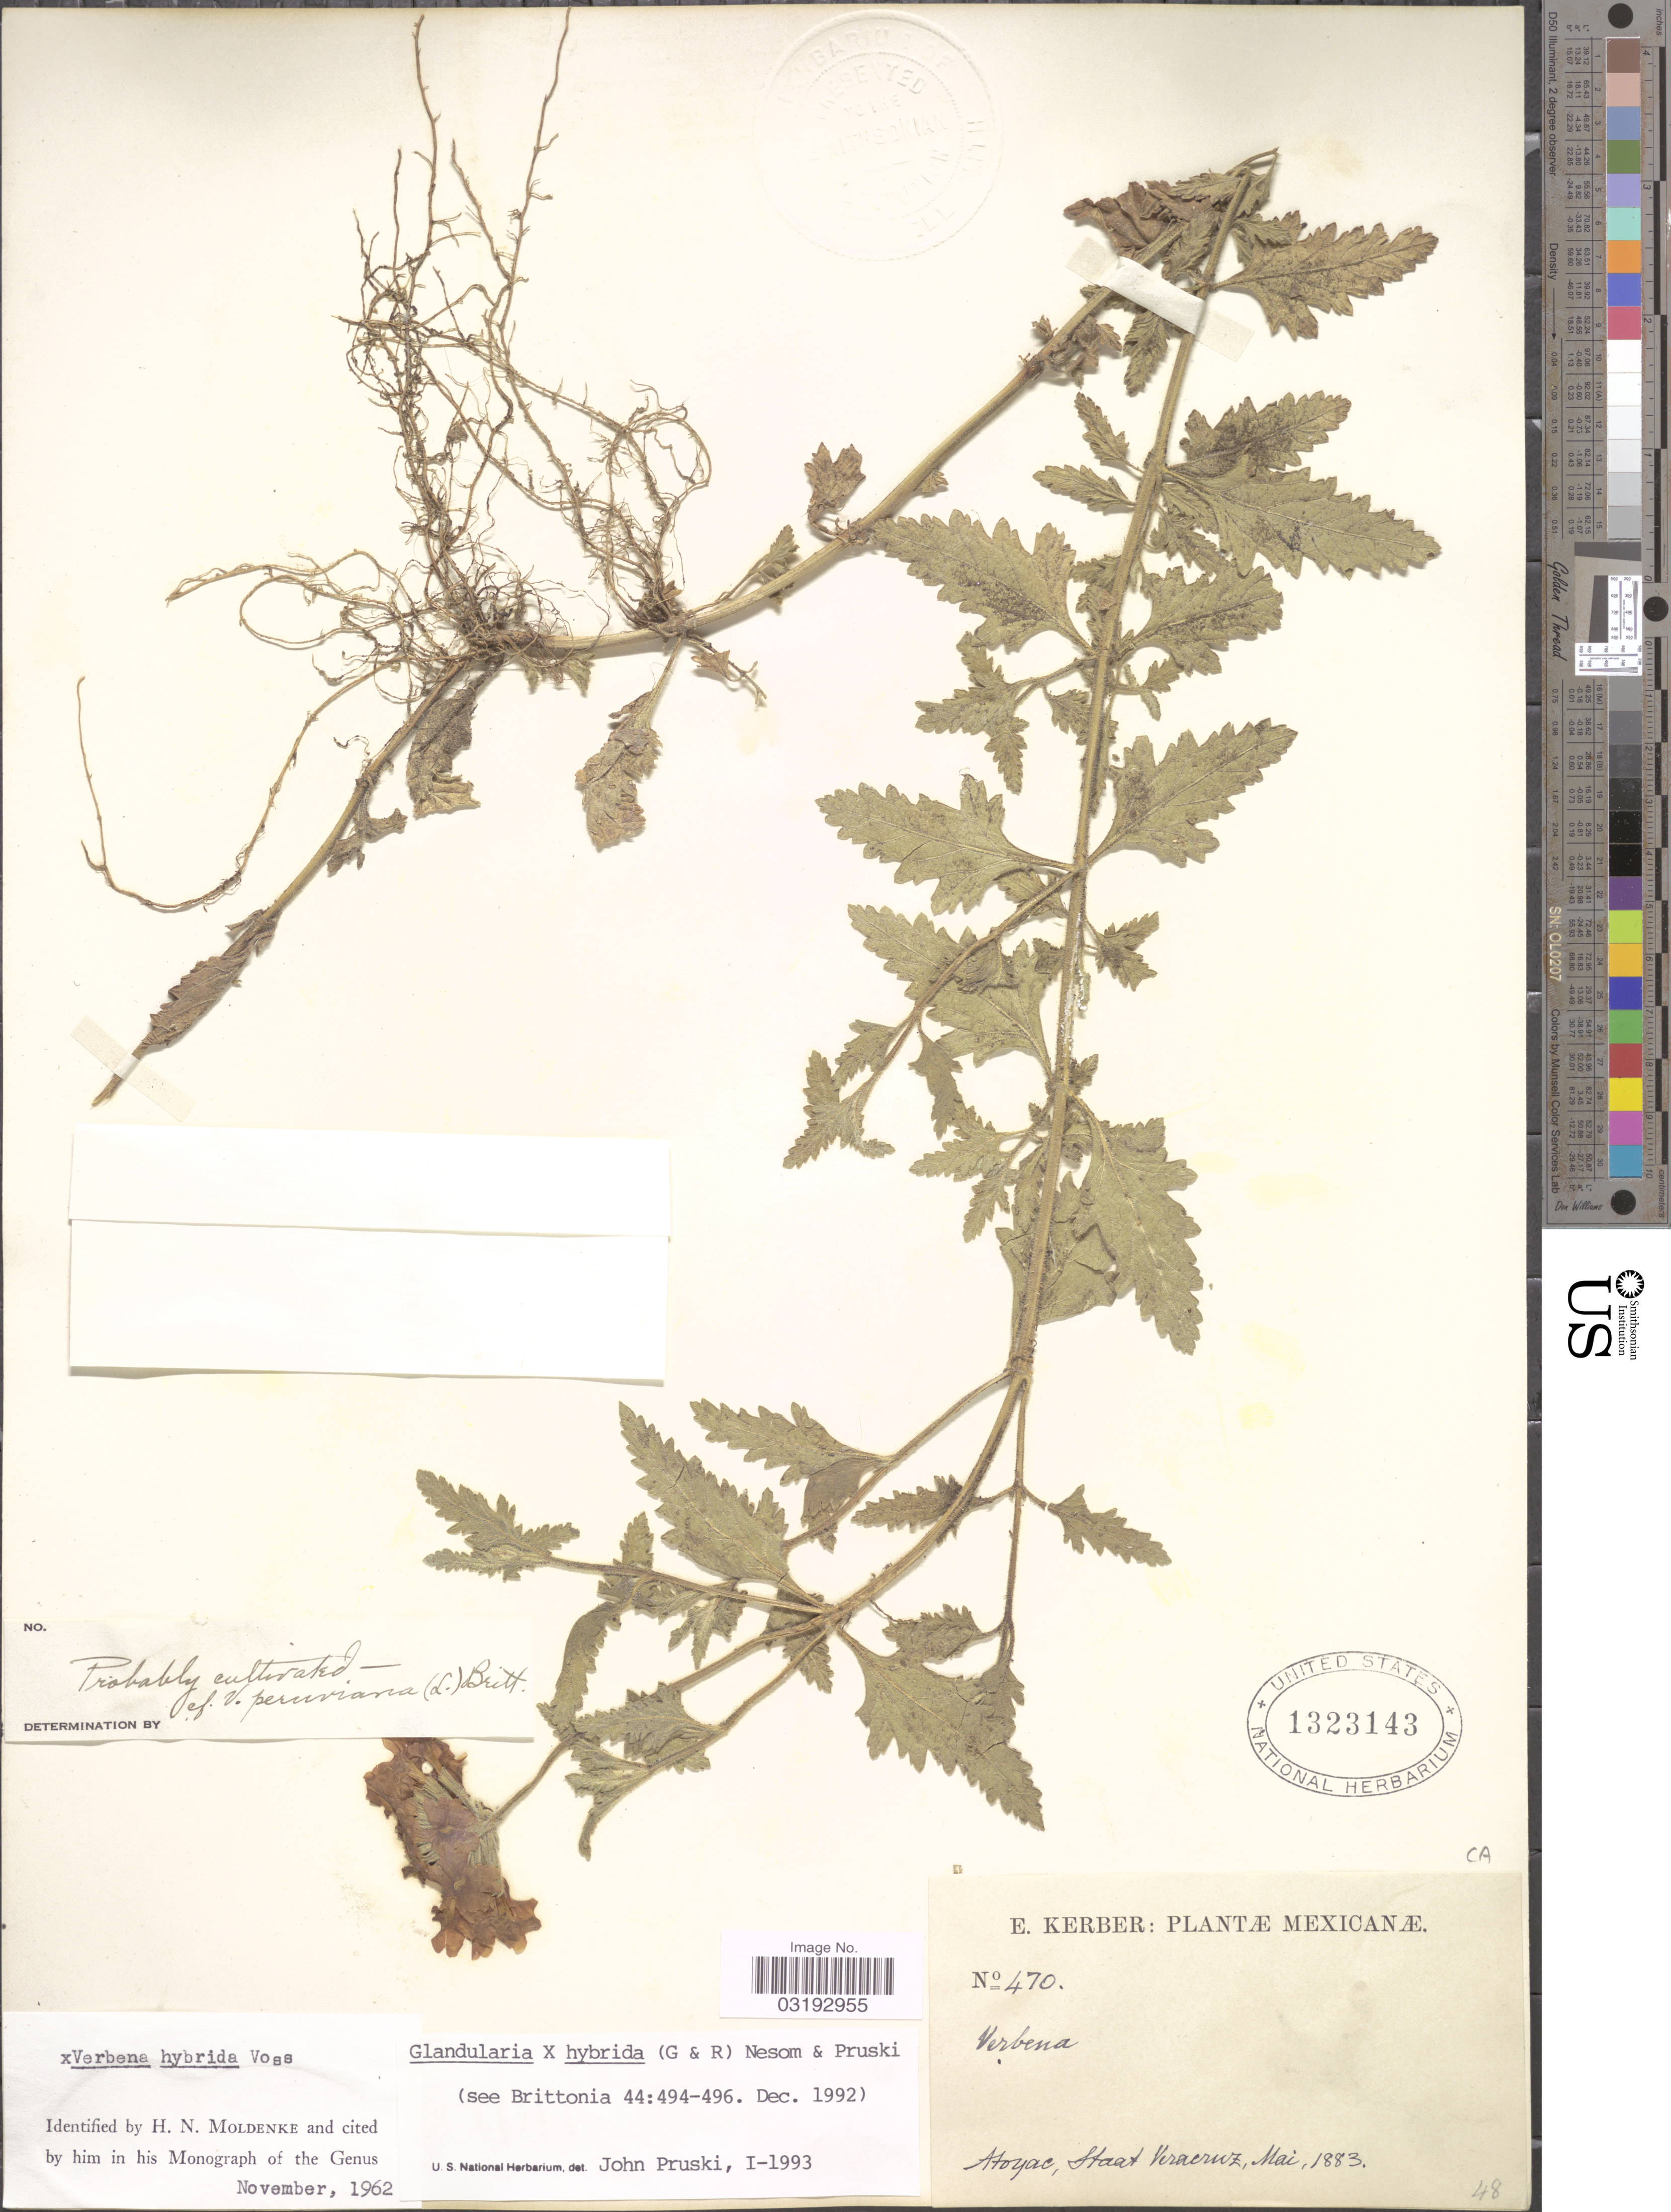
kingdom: Plantae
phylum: Tracheophyta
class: Magnoliopsida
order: Lamiales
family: Verbenaceae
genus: Verbena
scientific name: Verbena hybrida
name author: Groenland & Rümpler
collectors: E. Kerber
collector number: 470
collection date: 1883-05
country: Mexico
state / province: Veracruz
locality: Atoyac, Staat Veracruz.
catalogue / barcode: US 1323143